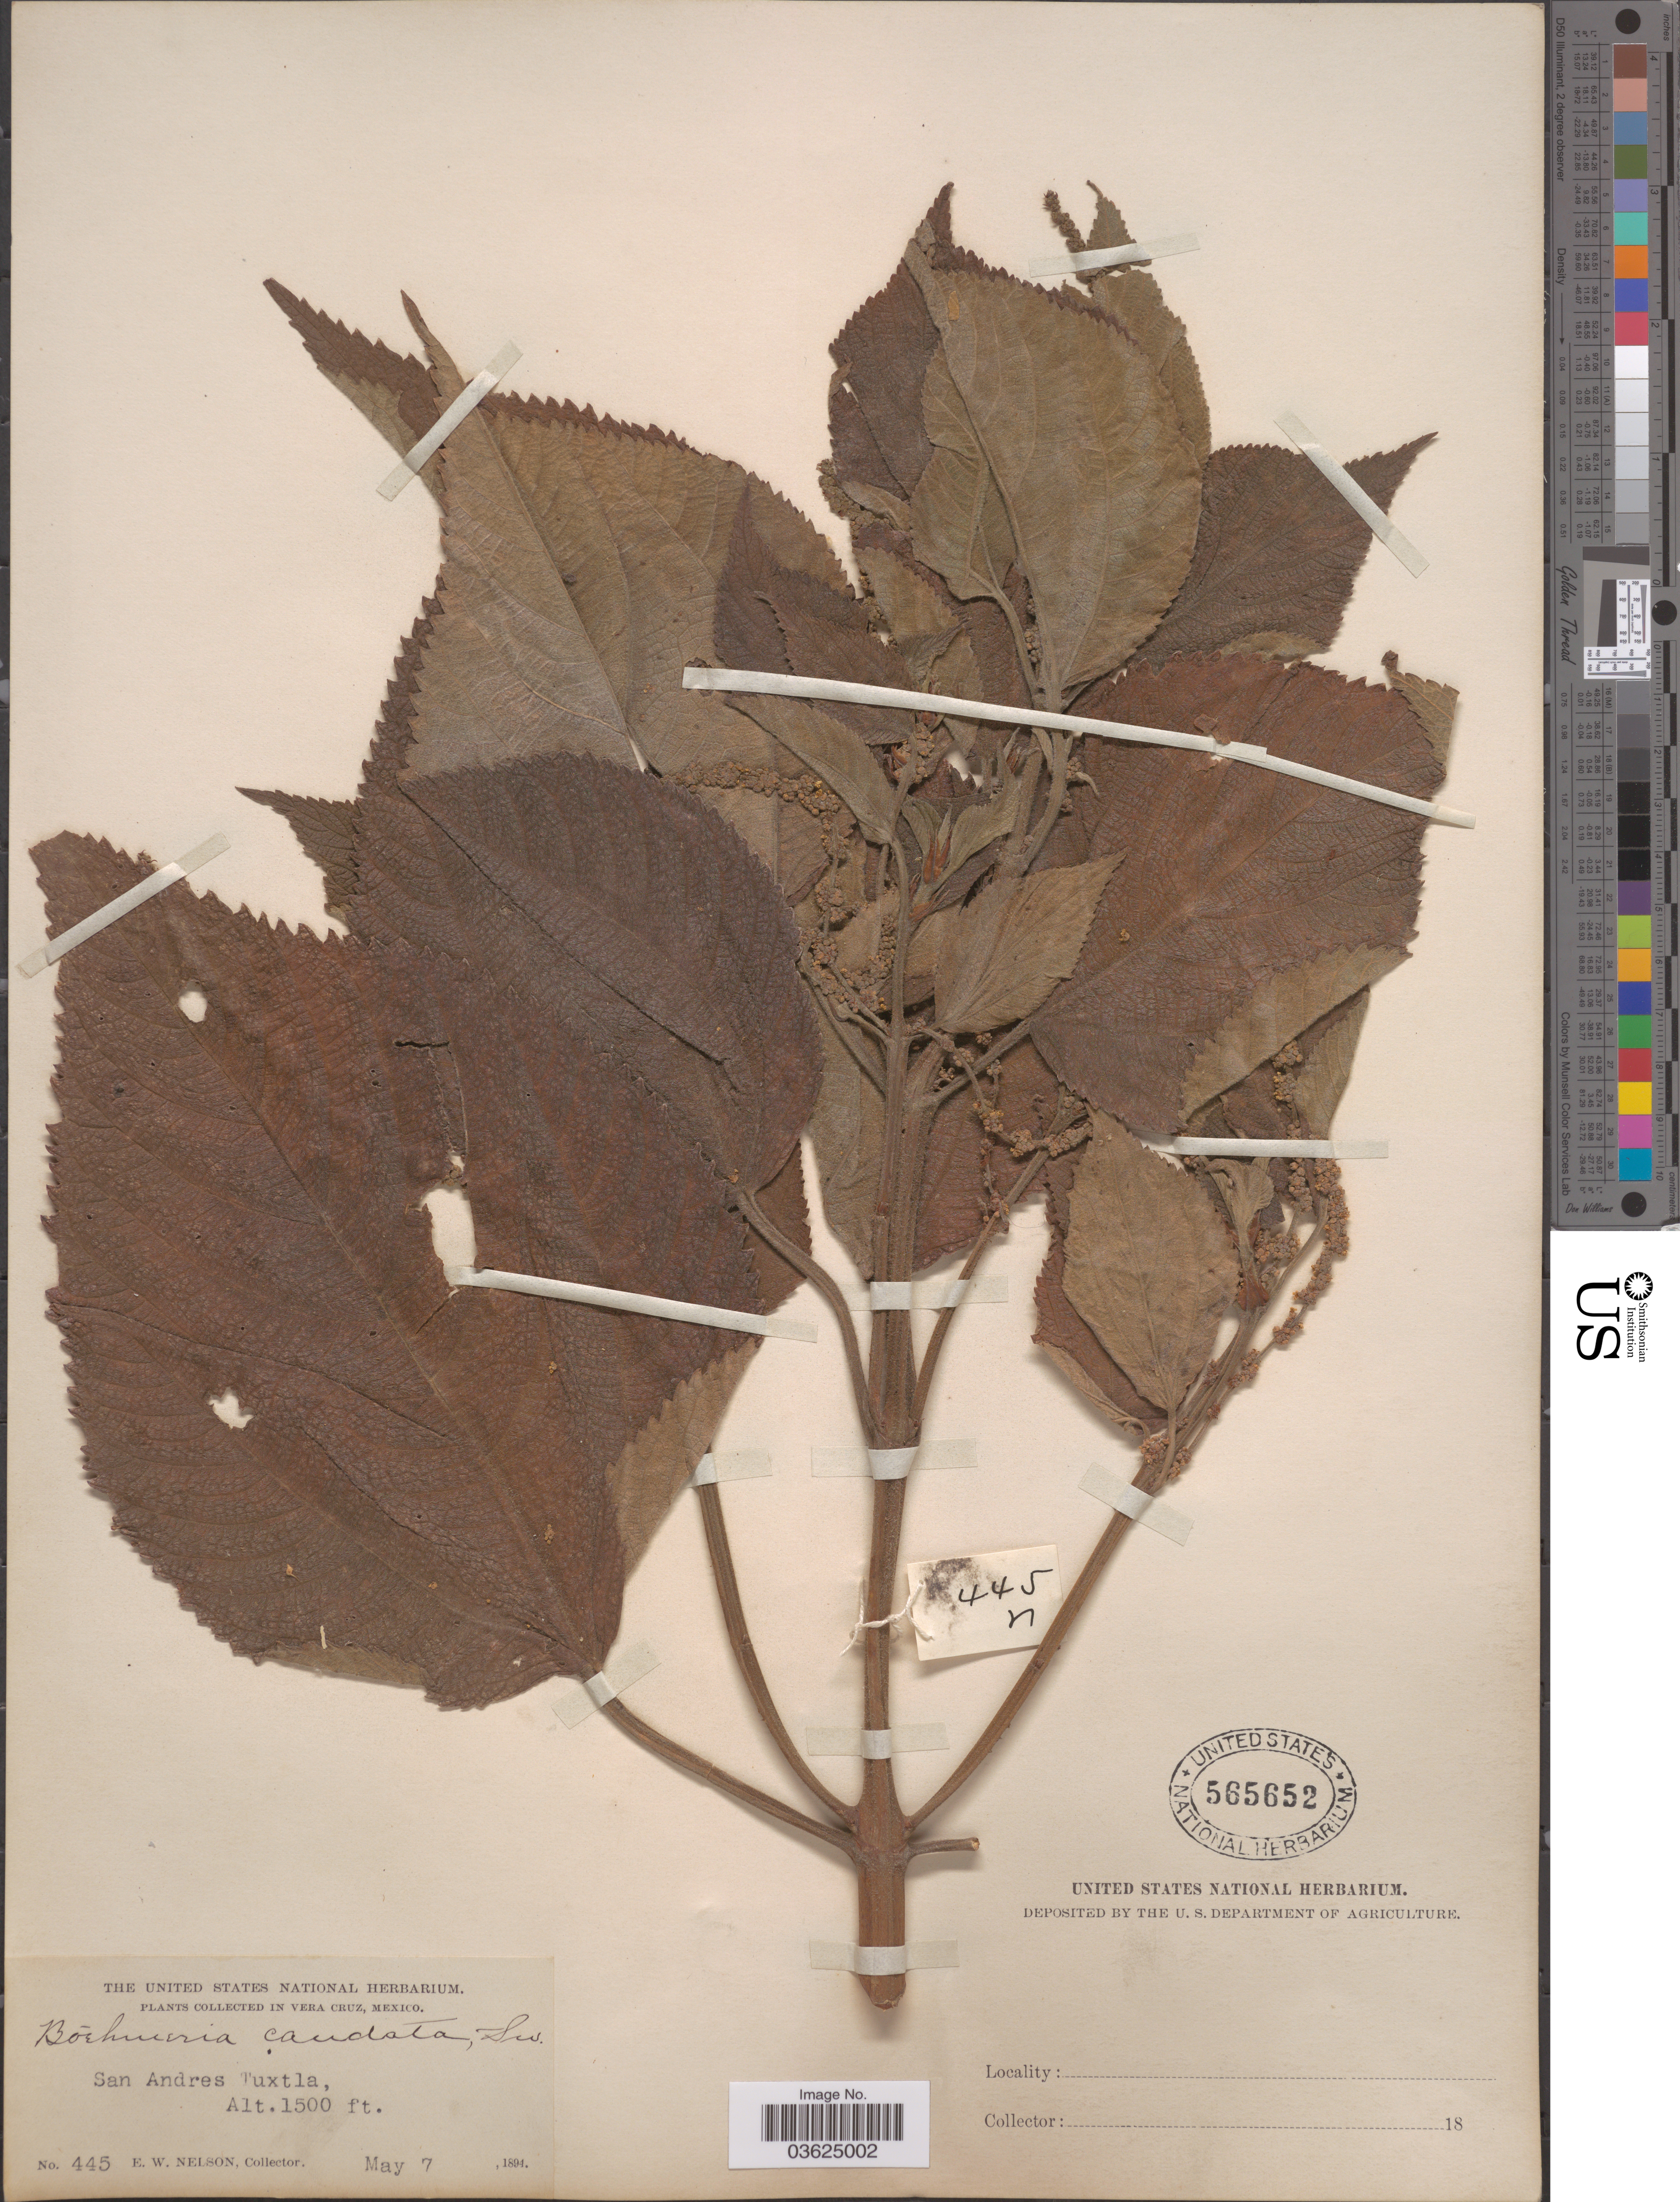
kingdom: Plantae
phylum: Tracheophyta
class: Magnoliopsida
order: Rosales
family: Urticaceae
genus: Boehmeria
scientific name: Boehmeria caudata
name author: Sw.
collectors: E. W. Nelson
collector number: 445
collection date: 1894-05-07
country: Mexico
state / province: Veracruz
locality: In Vera Cruz. San Andres Tuxtla.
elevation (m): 457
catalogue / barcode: US 565652